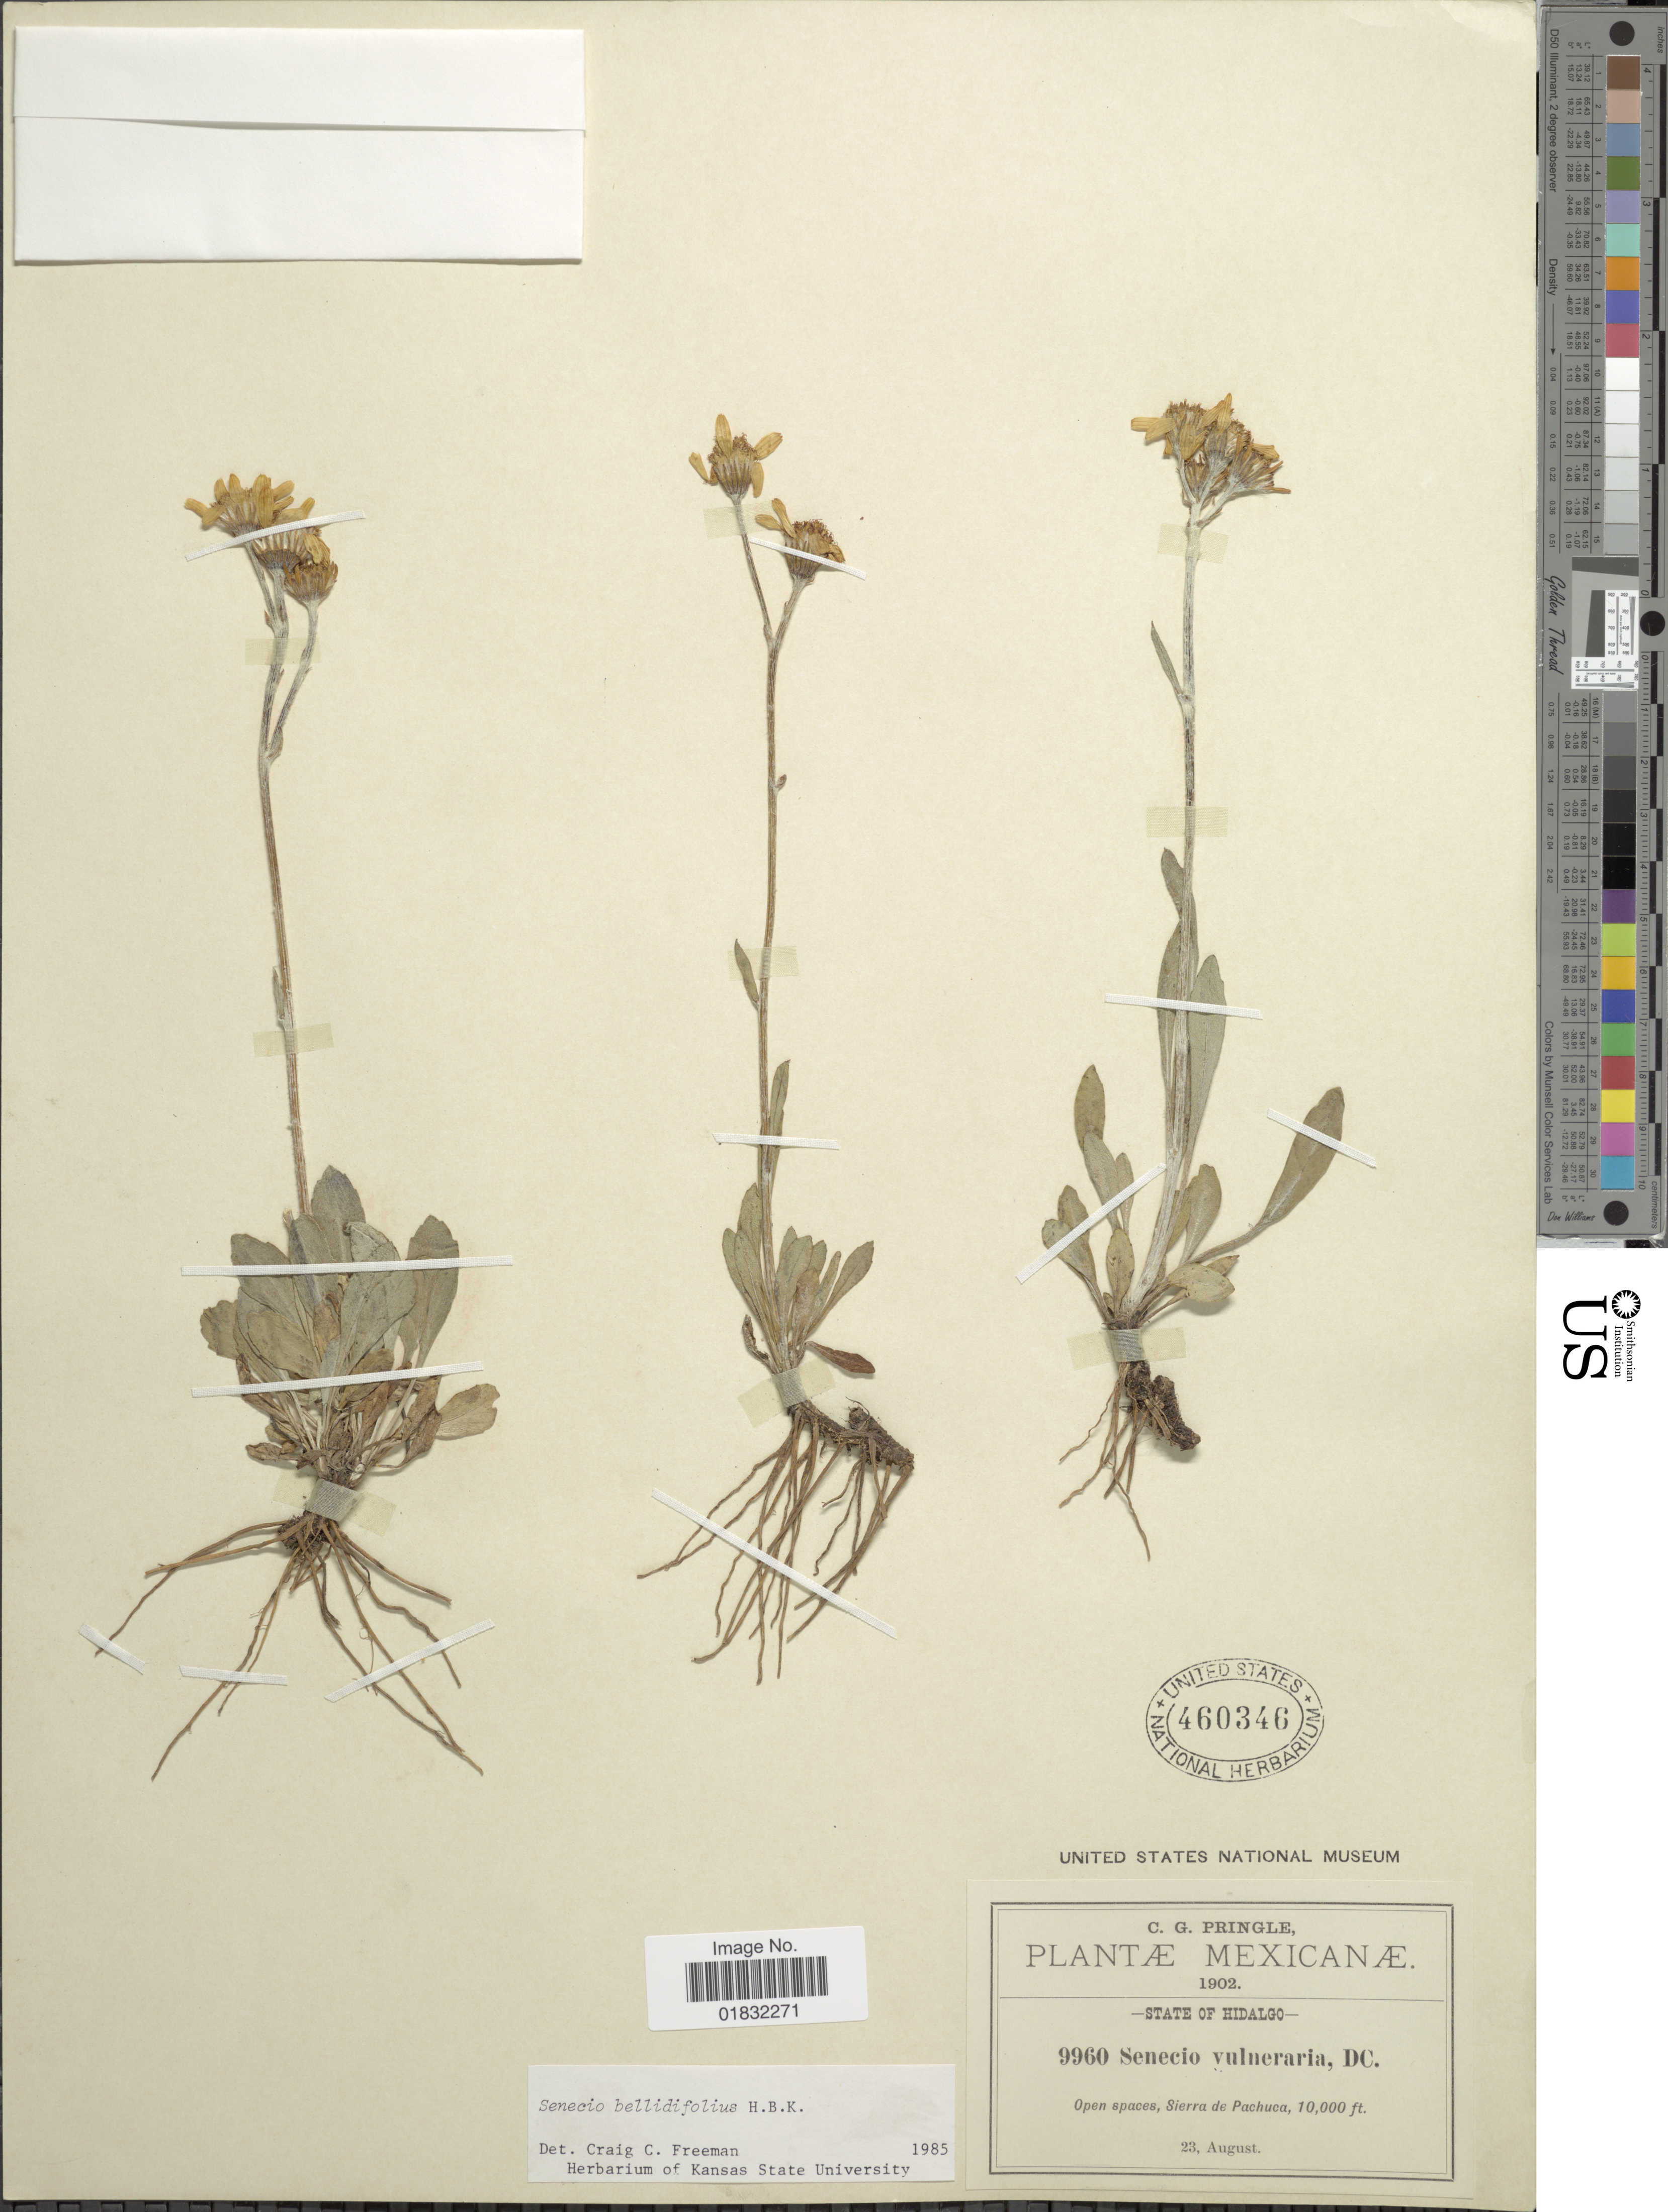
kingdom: Plantae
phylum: Tracheophyta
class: Magnoliopsida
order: Asterales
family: Asteraceae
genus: Packera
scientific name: Packera bellidifolia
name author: (Kunth) W.A. Weber & Á. Löve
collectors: C. G. Pringle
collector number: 9960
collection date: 1902-08-23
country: Mexico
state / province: Hidalgo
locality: Open spaces, Sierra de Pachuca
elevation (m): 3048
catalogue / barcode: US 460346